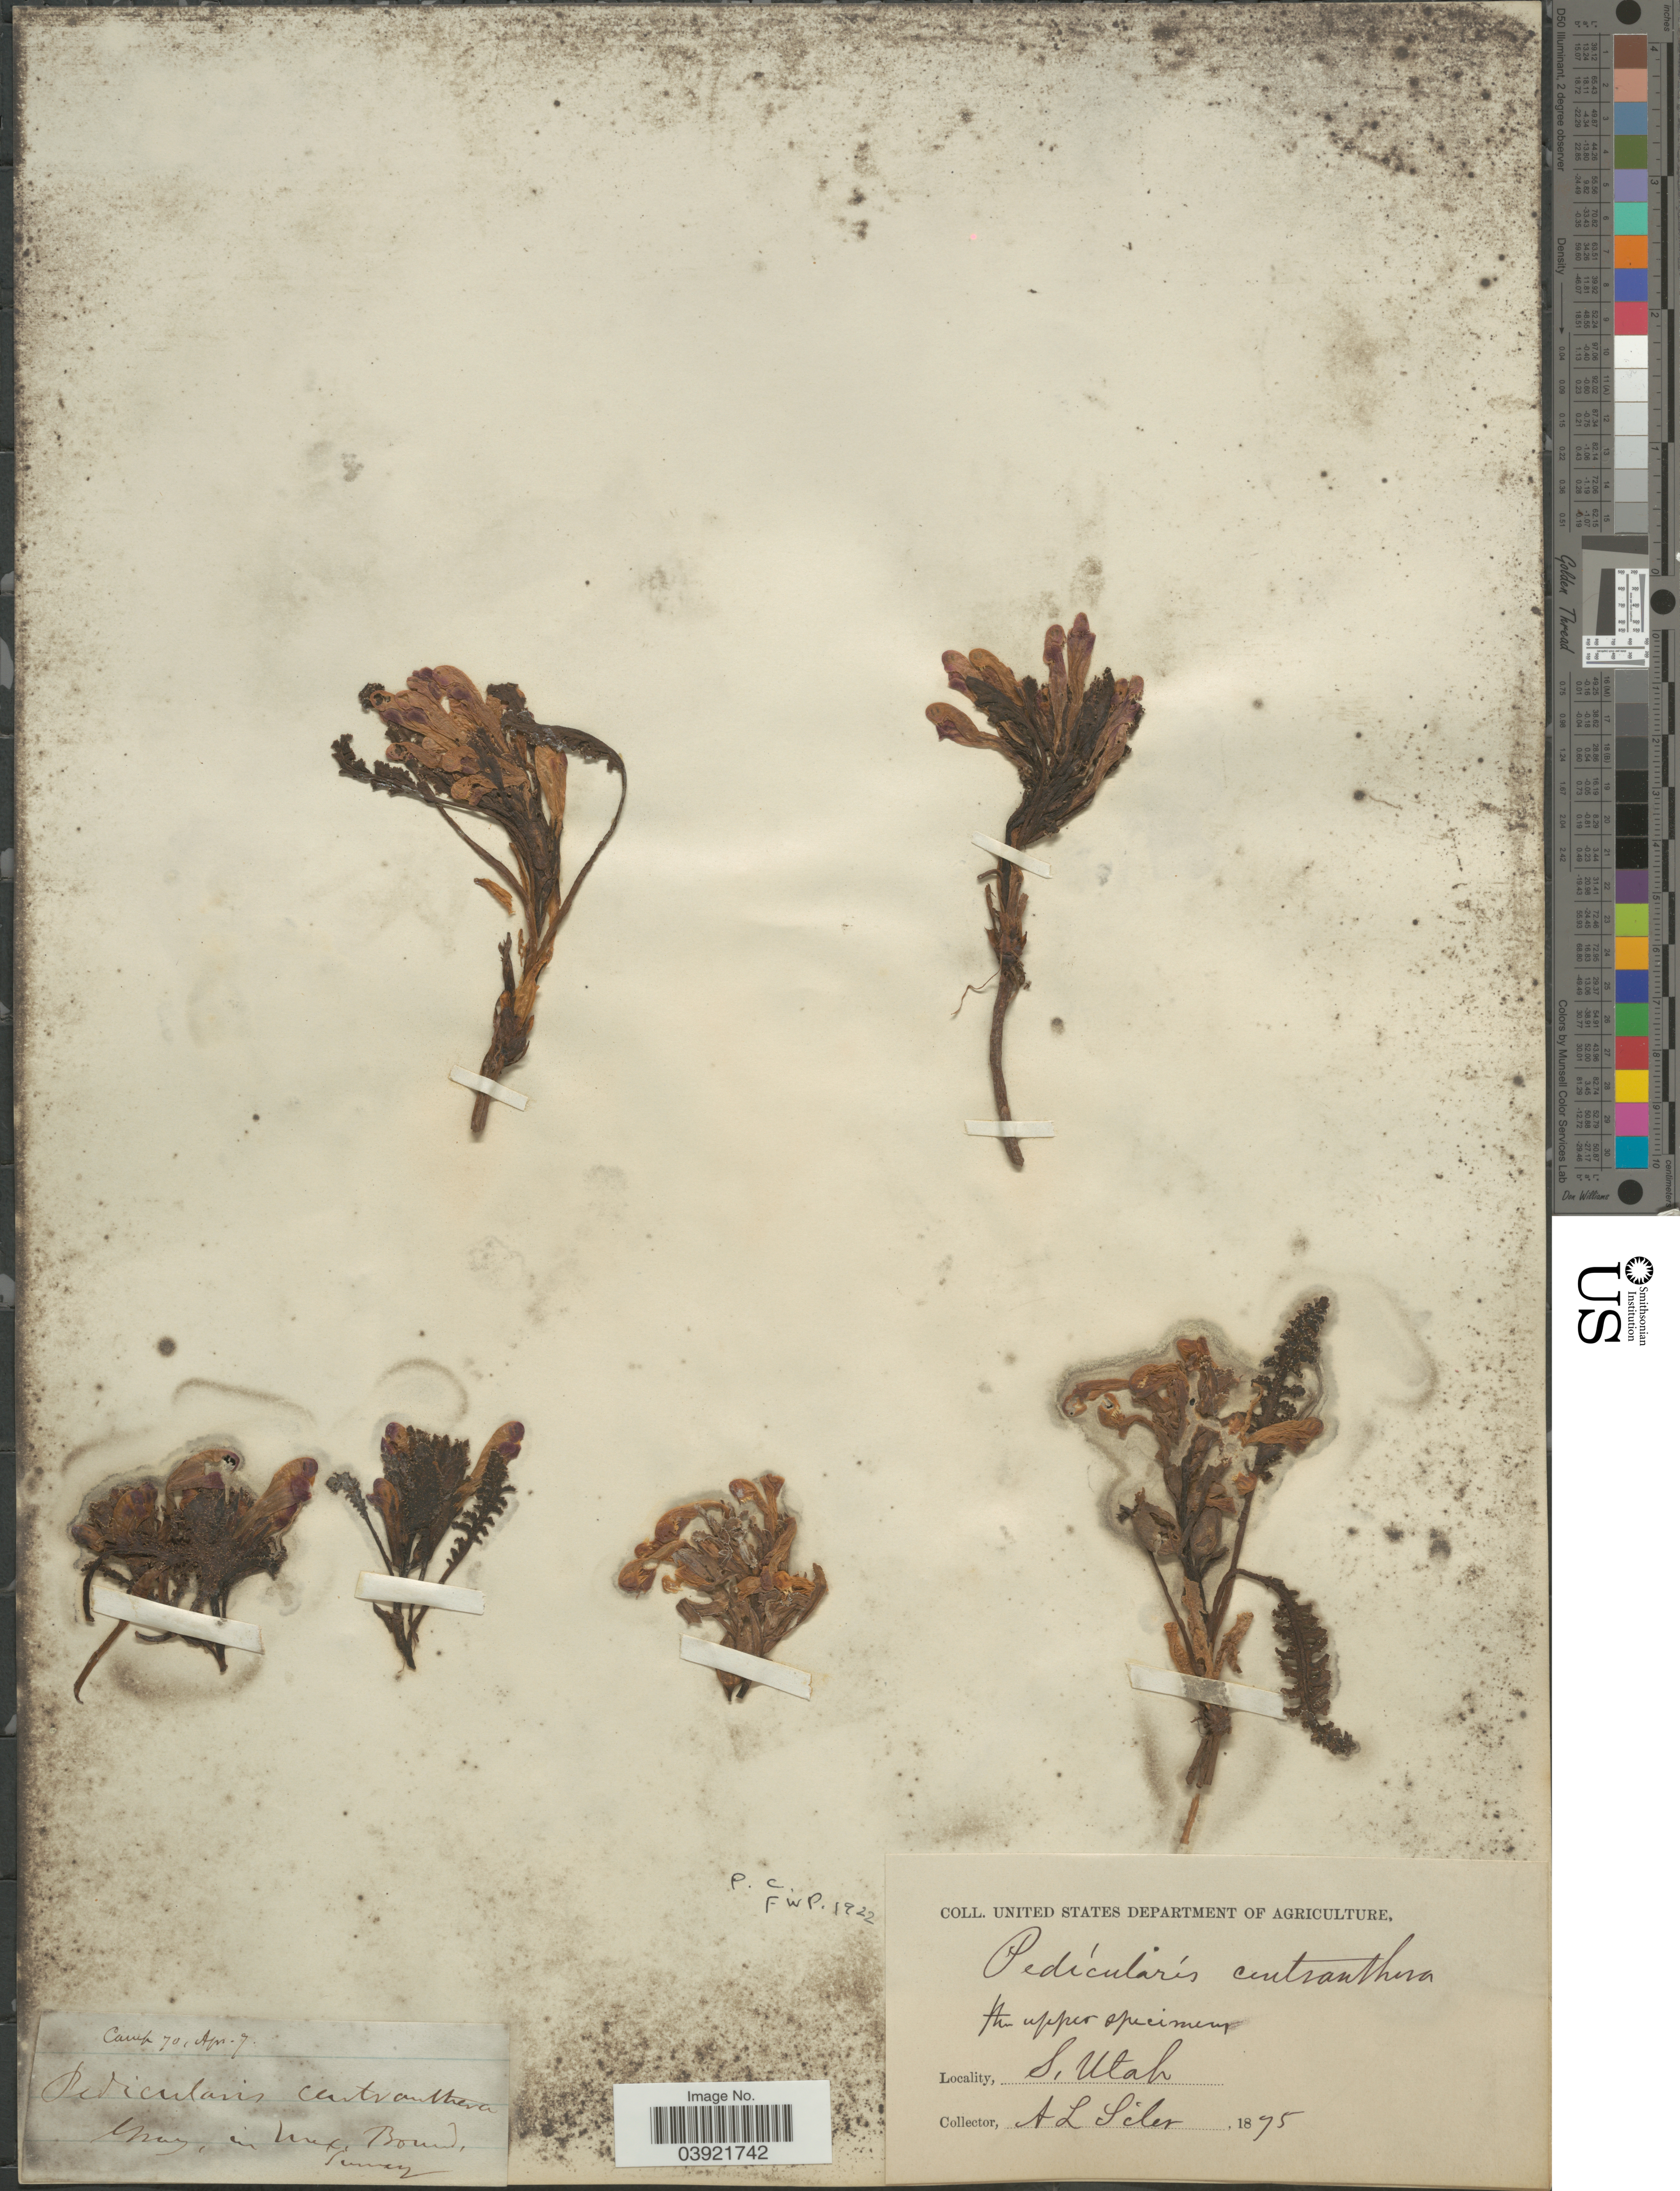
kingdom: Plantae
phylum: Tracheophyta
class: Magnoliopsida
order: Lamiales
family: Orobanchaceae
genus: Pedicularis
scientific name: Pedicularis centranthera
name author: A. Gray in Emory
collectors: A. Siler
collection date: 1875-04-07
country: United States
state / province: Utah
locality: Camp 70. S. Utah.